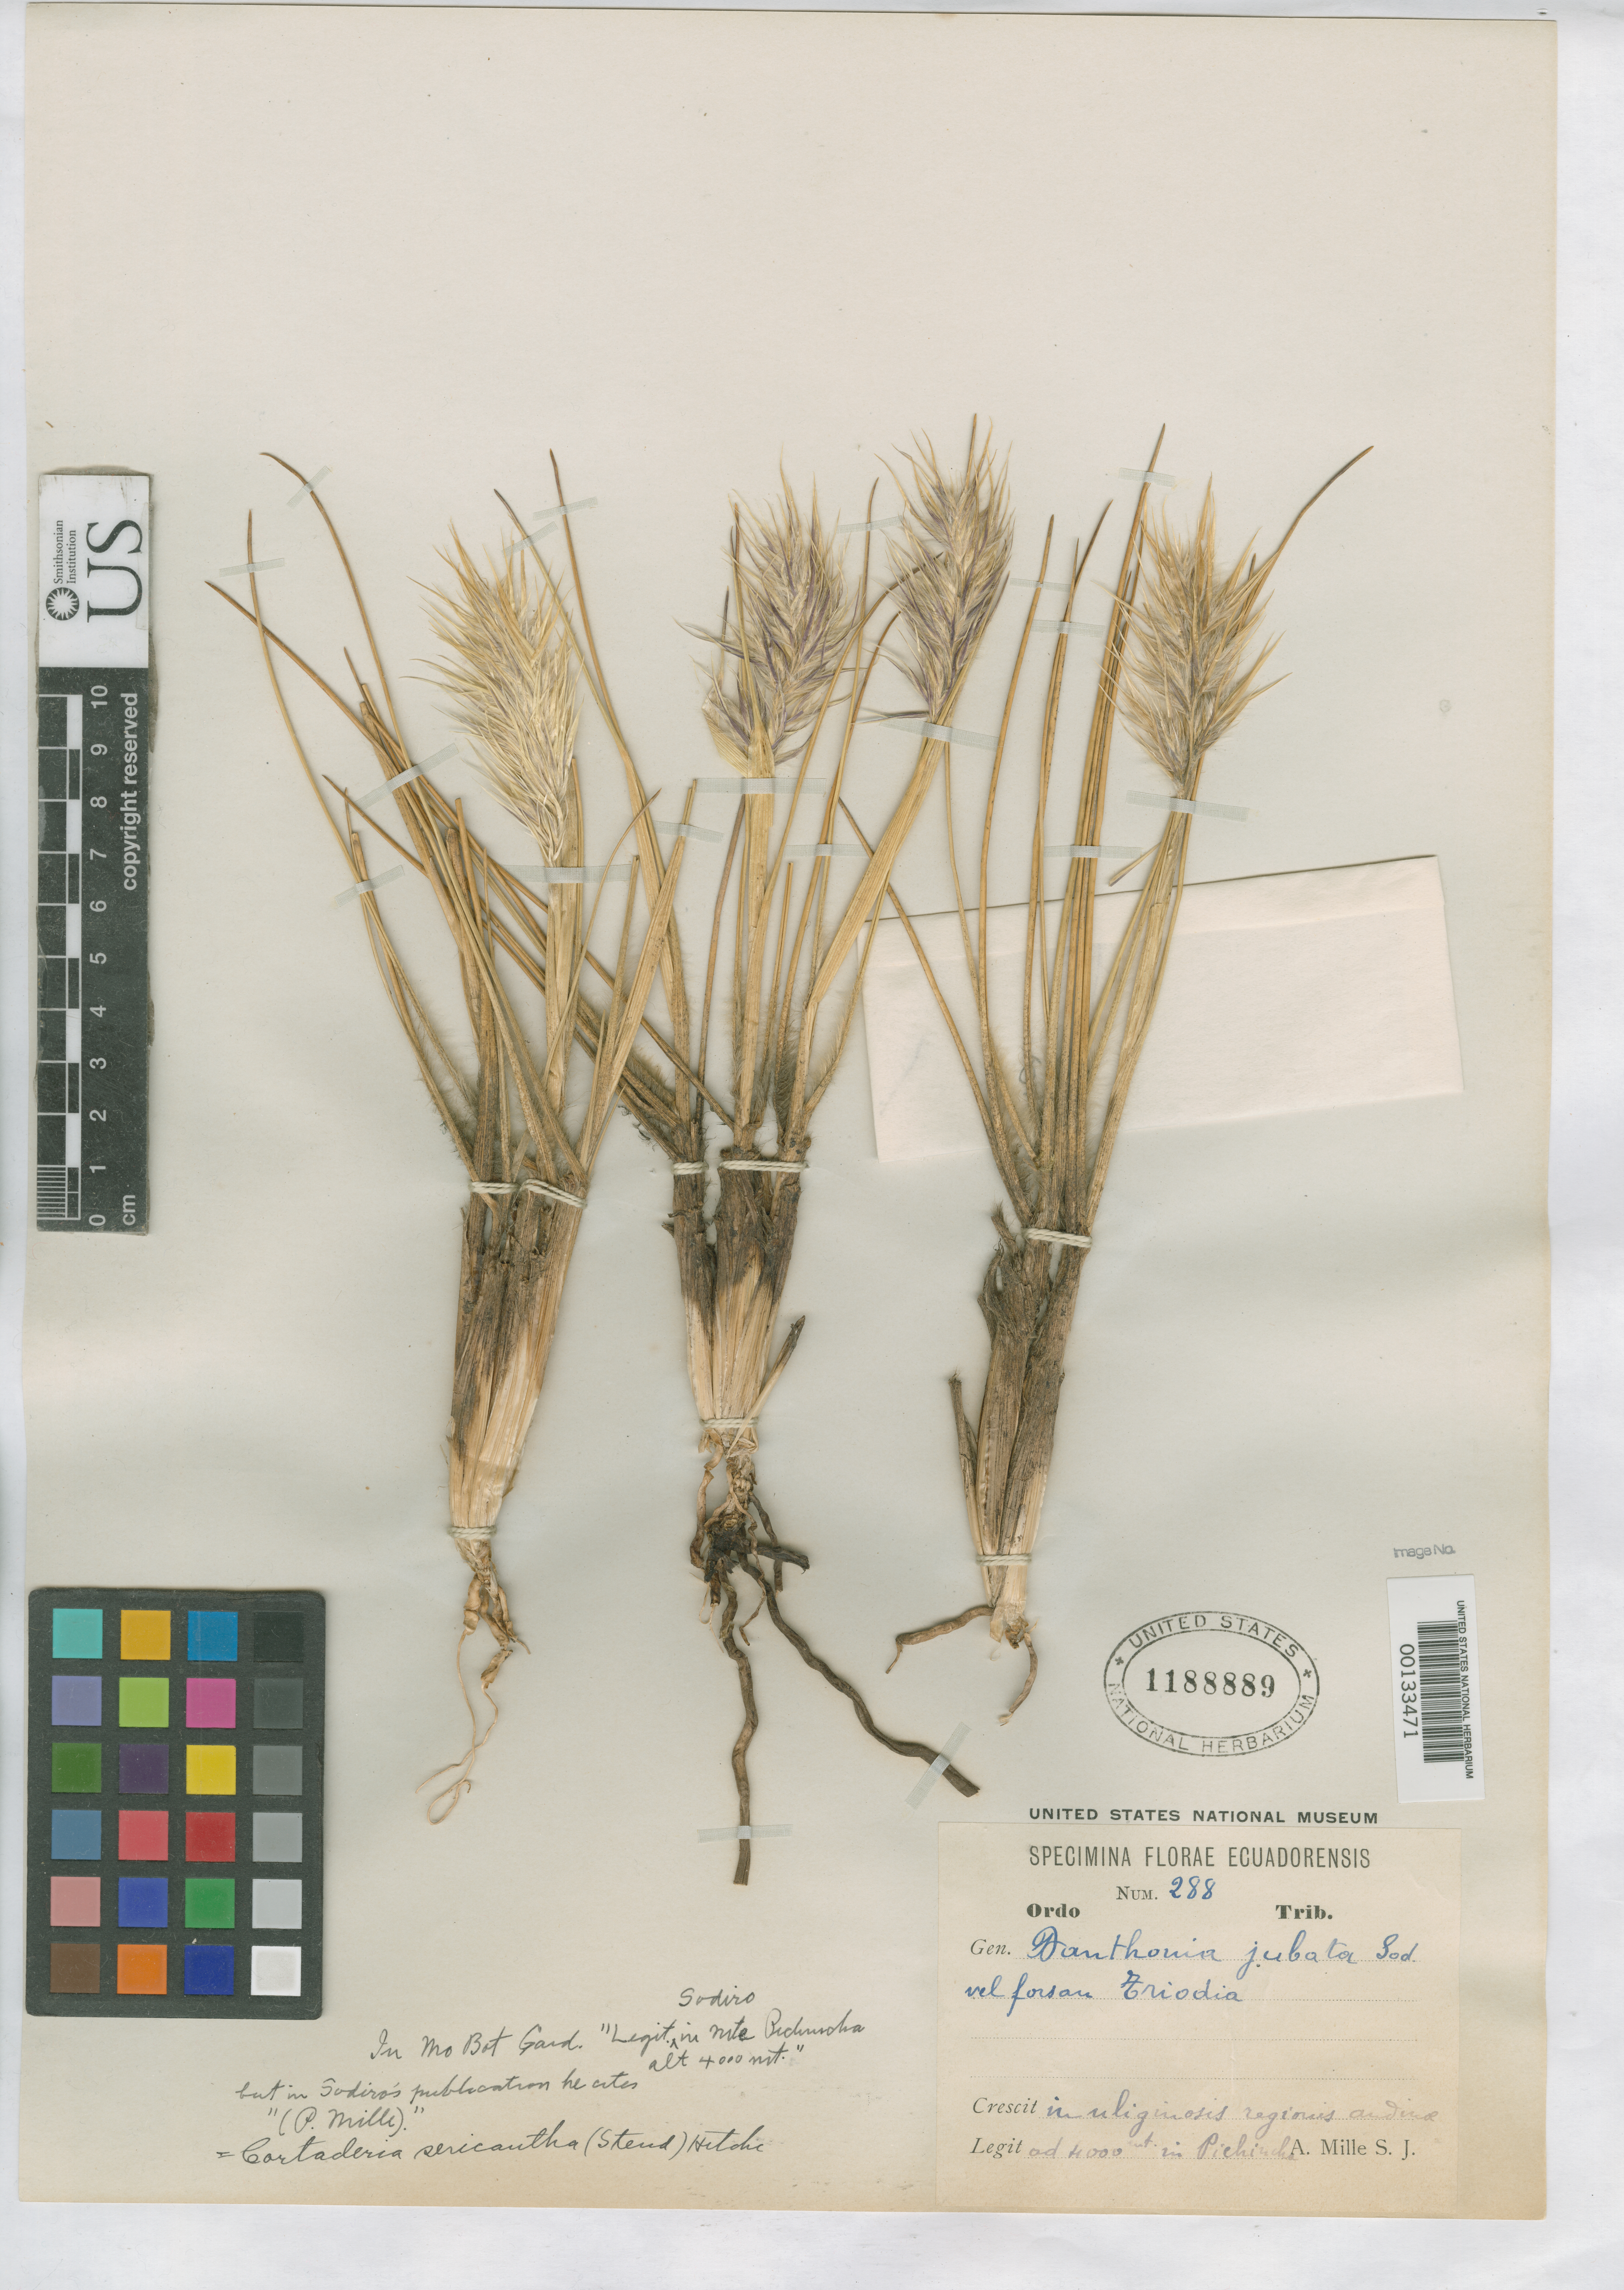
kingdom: Plantae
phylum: Tracheophyta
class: Liliopsida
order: Poales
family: Poaceae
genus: Danthonia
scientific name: Danthonia jubata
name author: Sodiro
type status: Isotype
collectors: A. Mille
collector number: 288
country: Ecuador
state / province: Pichincha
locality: Tigua.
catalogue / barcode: US 1188889